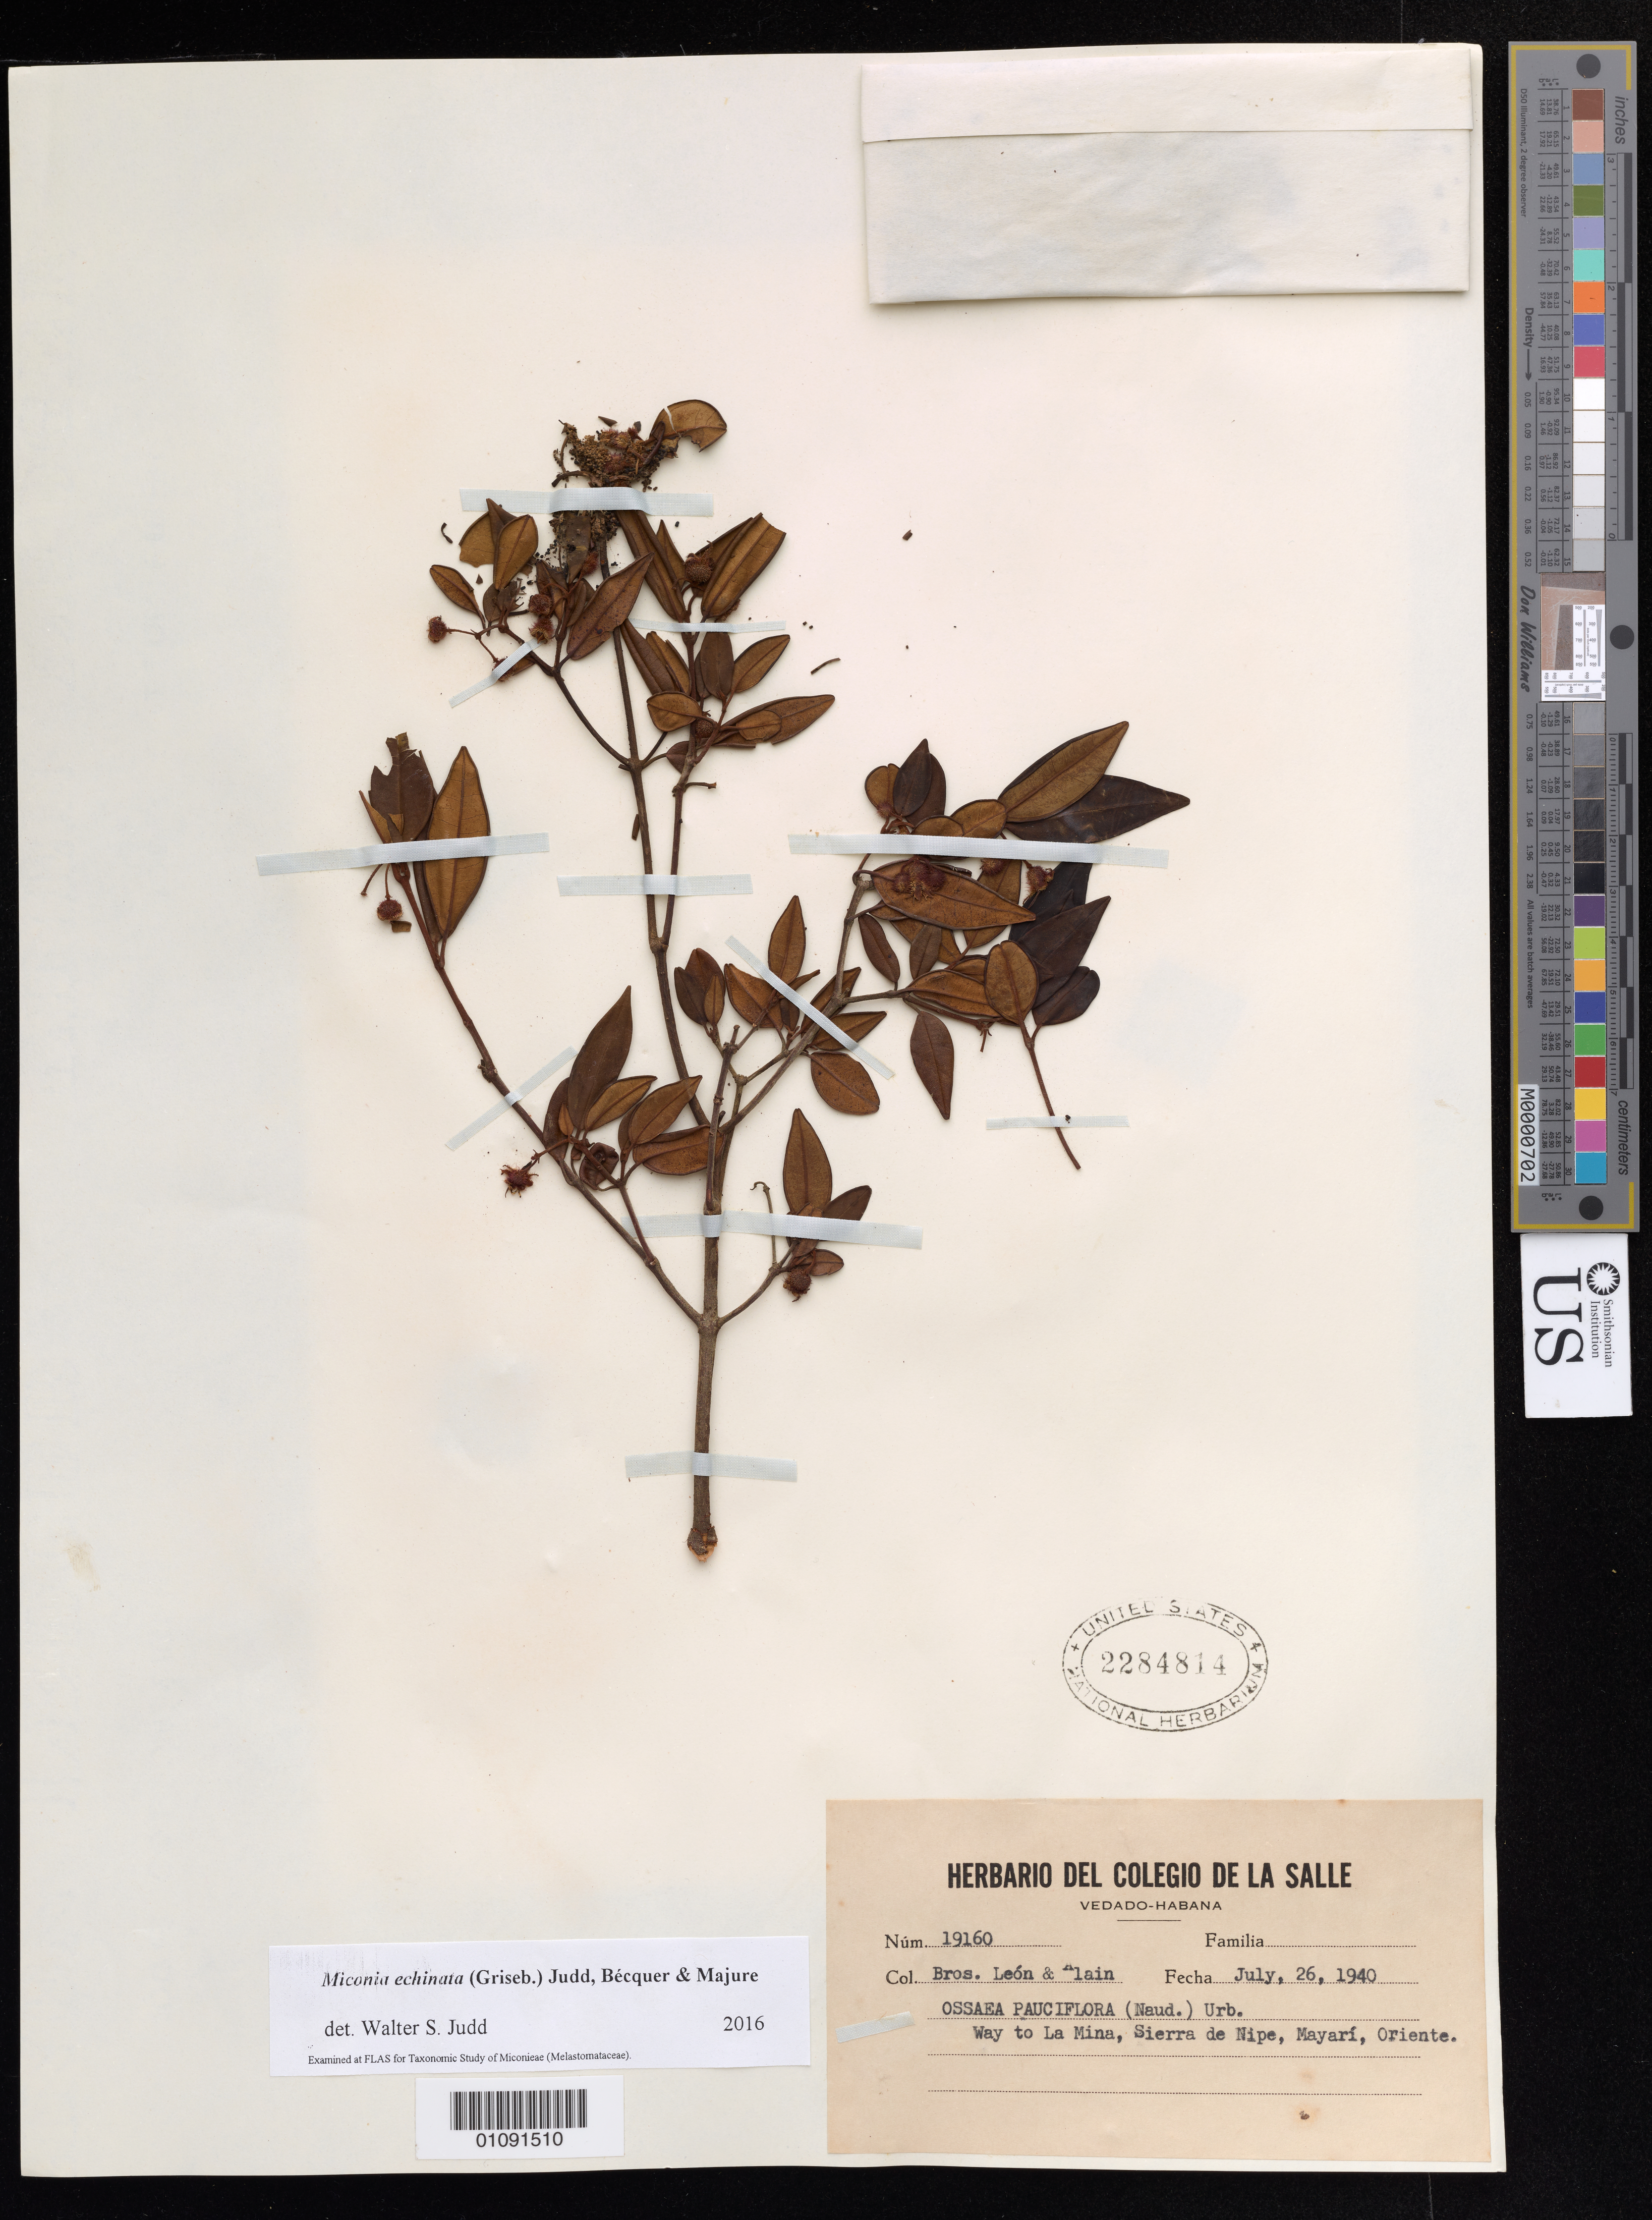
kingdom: Plantae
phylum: Tracheophyta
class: Magnoliopsida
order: Myrtales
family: Melastomataceae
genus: Miconia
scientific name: Miconia echinata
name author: (Griseb.) Judd et al.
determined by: Judd, Walter S.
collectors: Bro. León & A. H. Liogier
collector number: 19160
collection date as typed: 26 Jul 1940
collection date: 1940-07-26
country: Cuba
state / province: La Habana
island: Cuba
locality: La Habana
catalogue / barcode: US 2284814